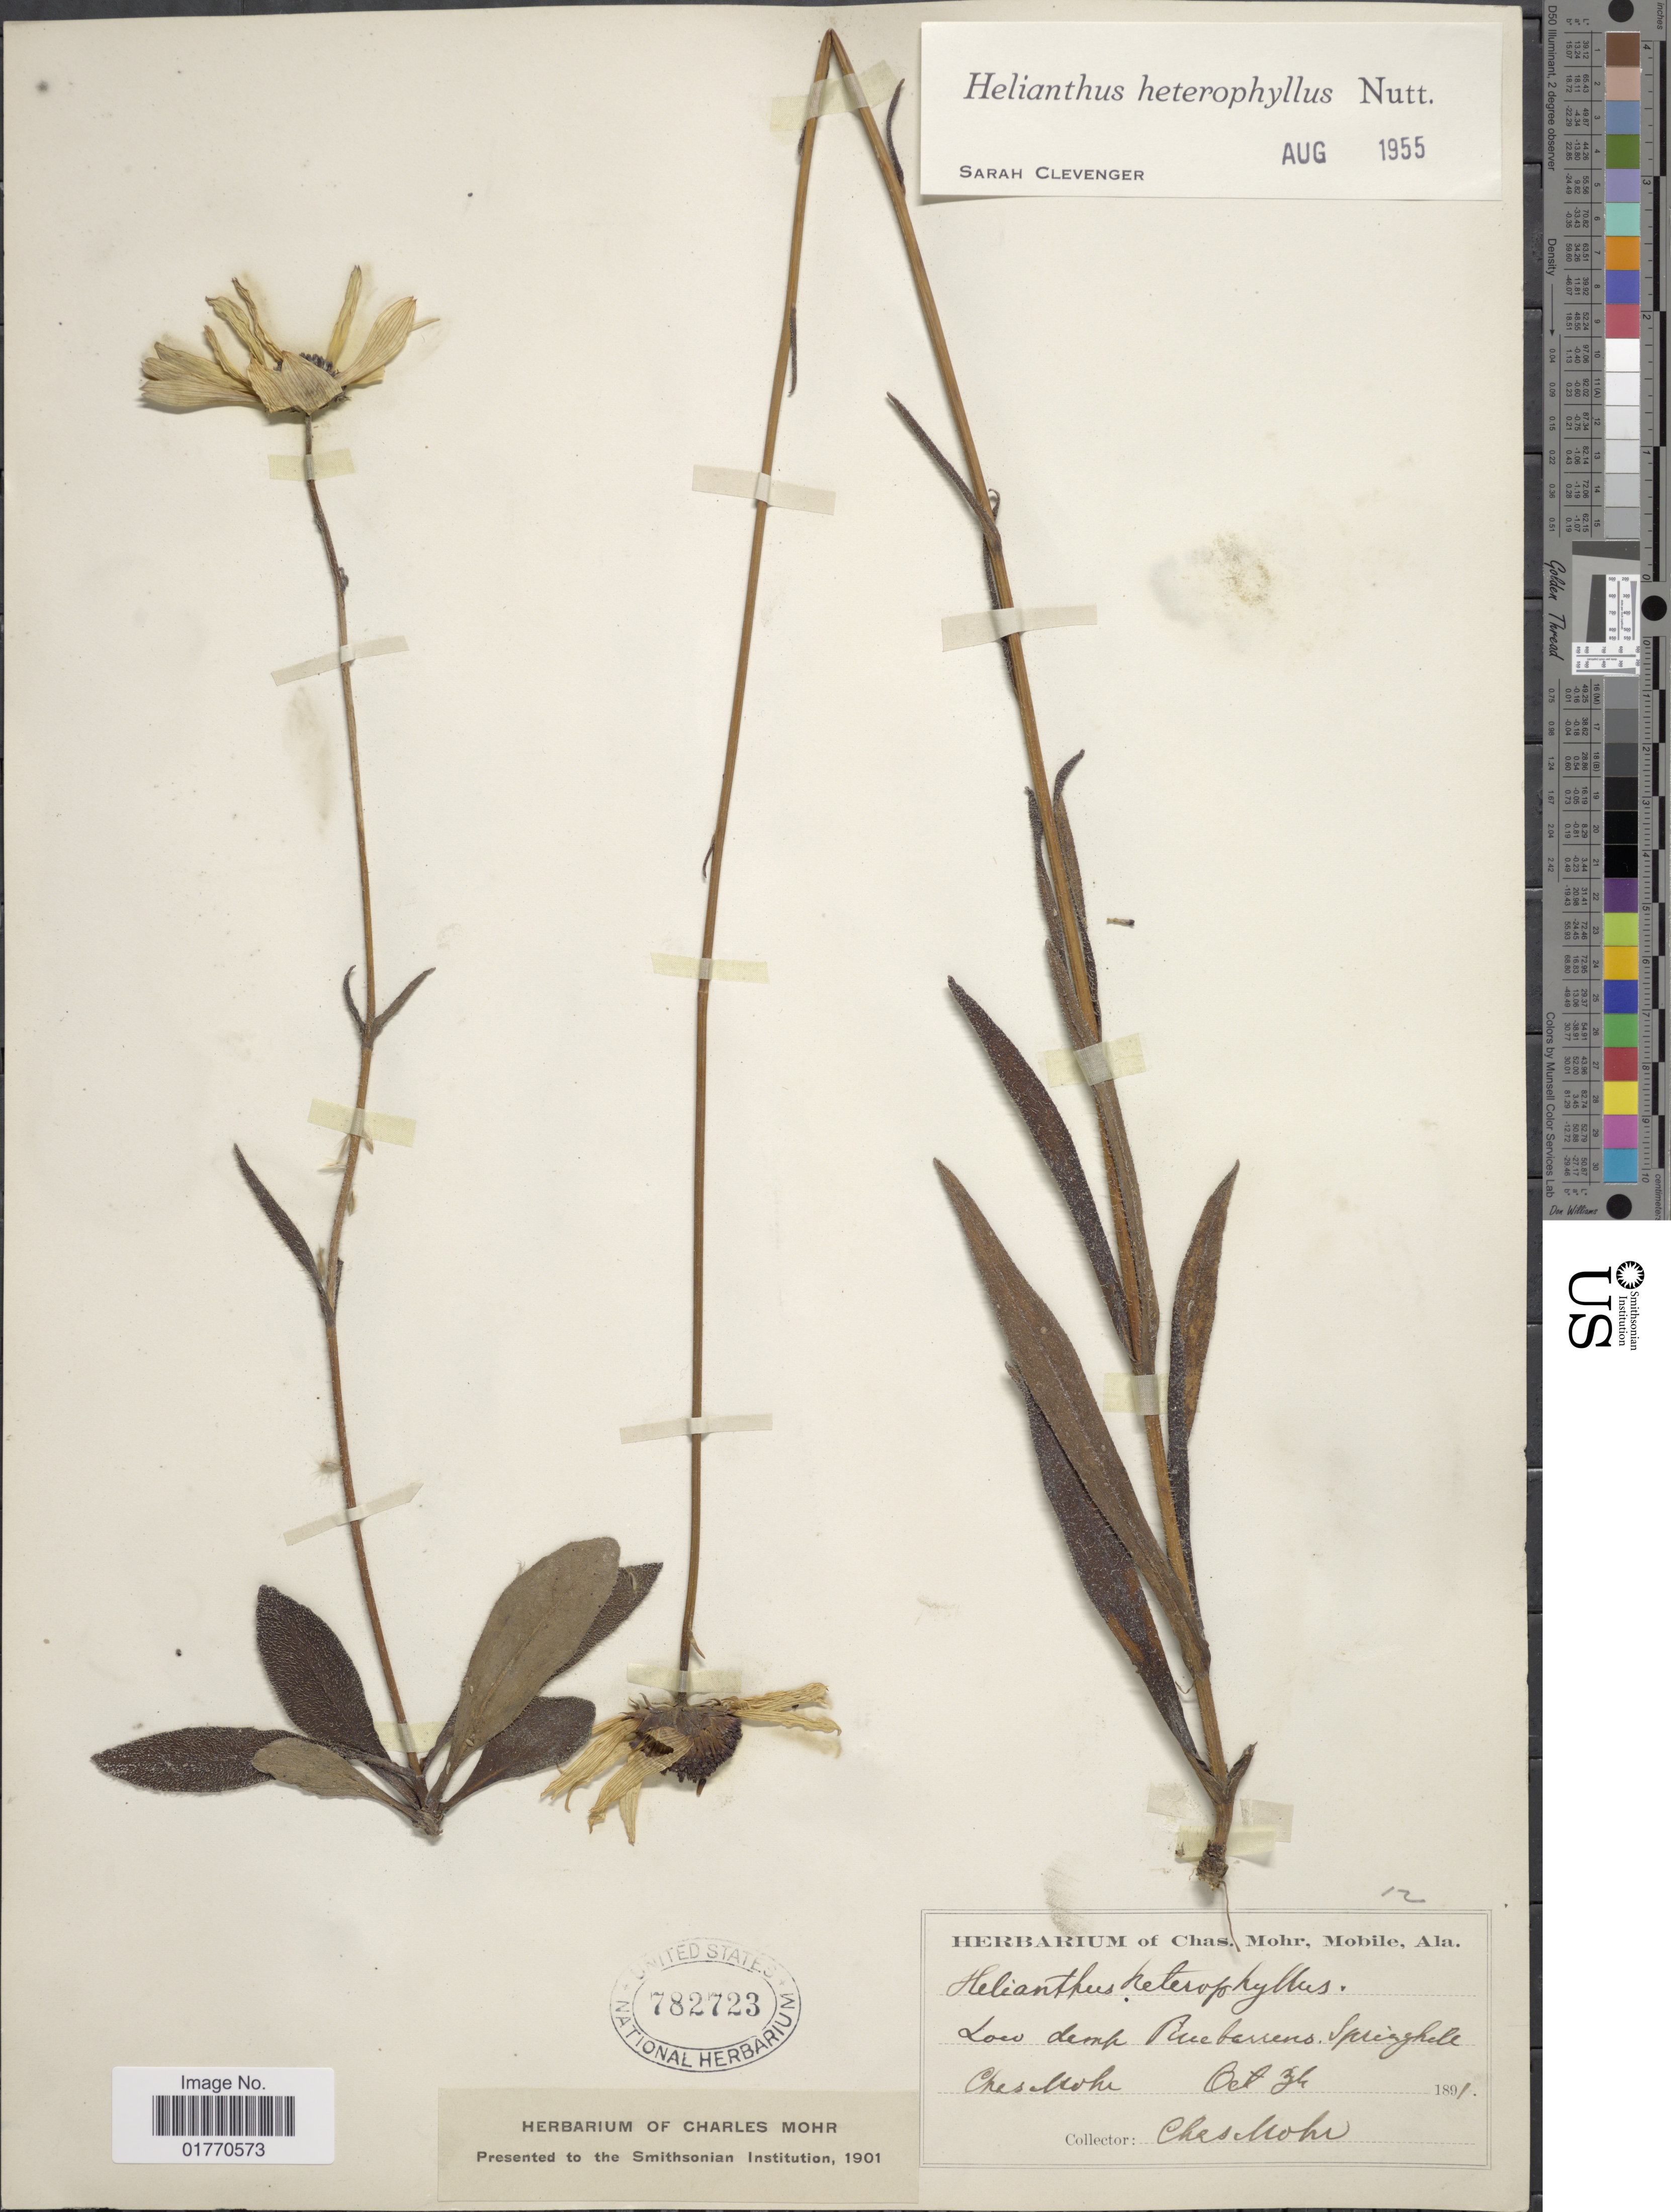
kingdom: Plantae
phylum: Tracheophyta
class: Magnoliopsida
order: Asterales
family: Asteraceae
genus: Helianthus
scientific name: Helianthus heterophyllus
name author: Nutt.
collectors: Mohr, C. T. (herbarium)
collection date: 1891-01-31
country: United States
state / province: Alabama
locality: Low damp Pine barrens, Springhill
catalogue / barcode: US 782723